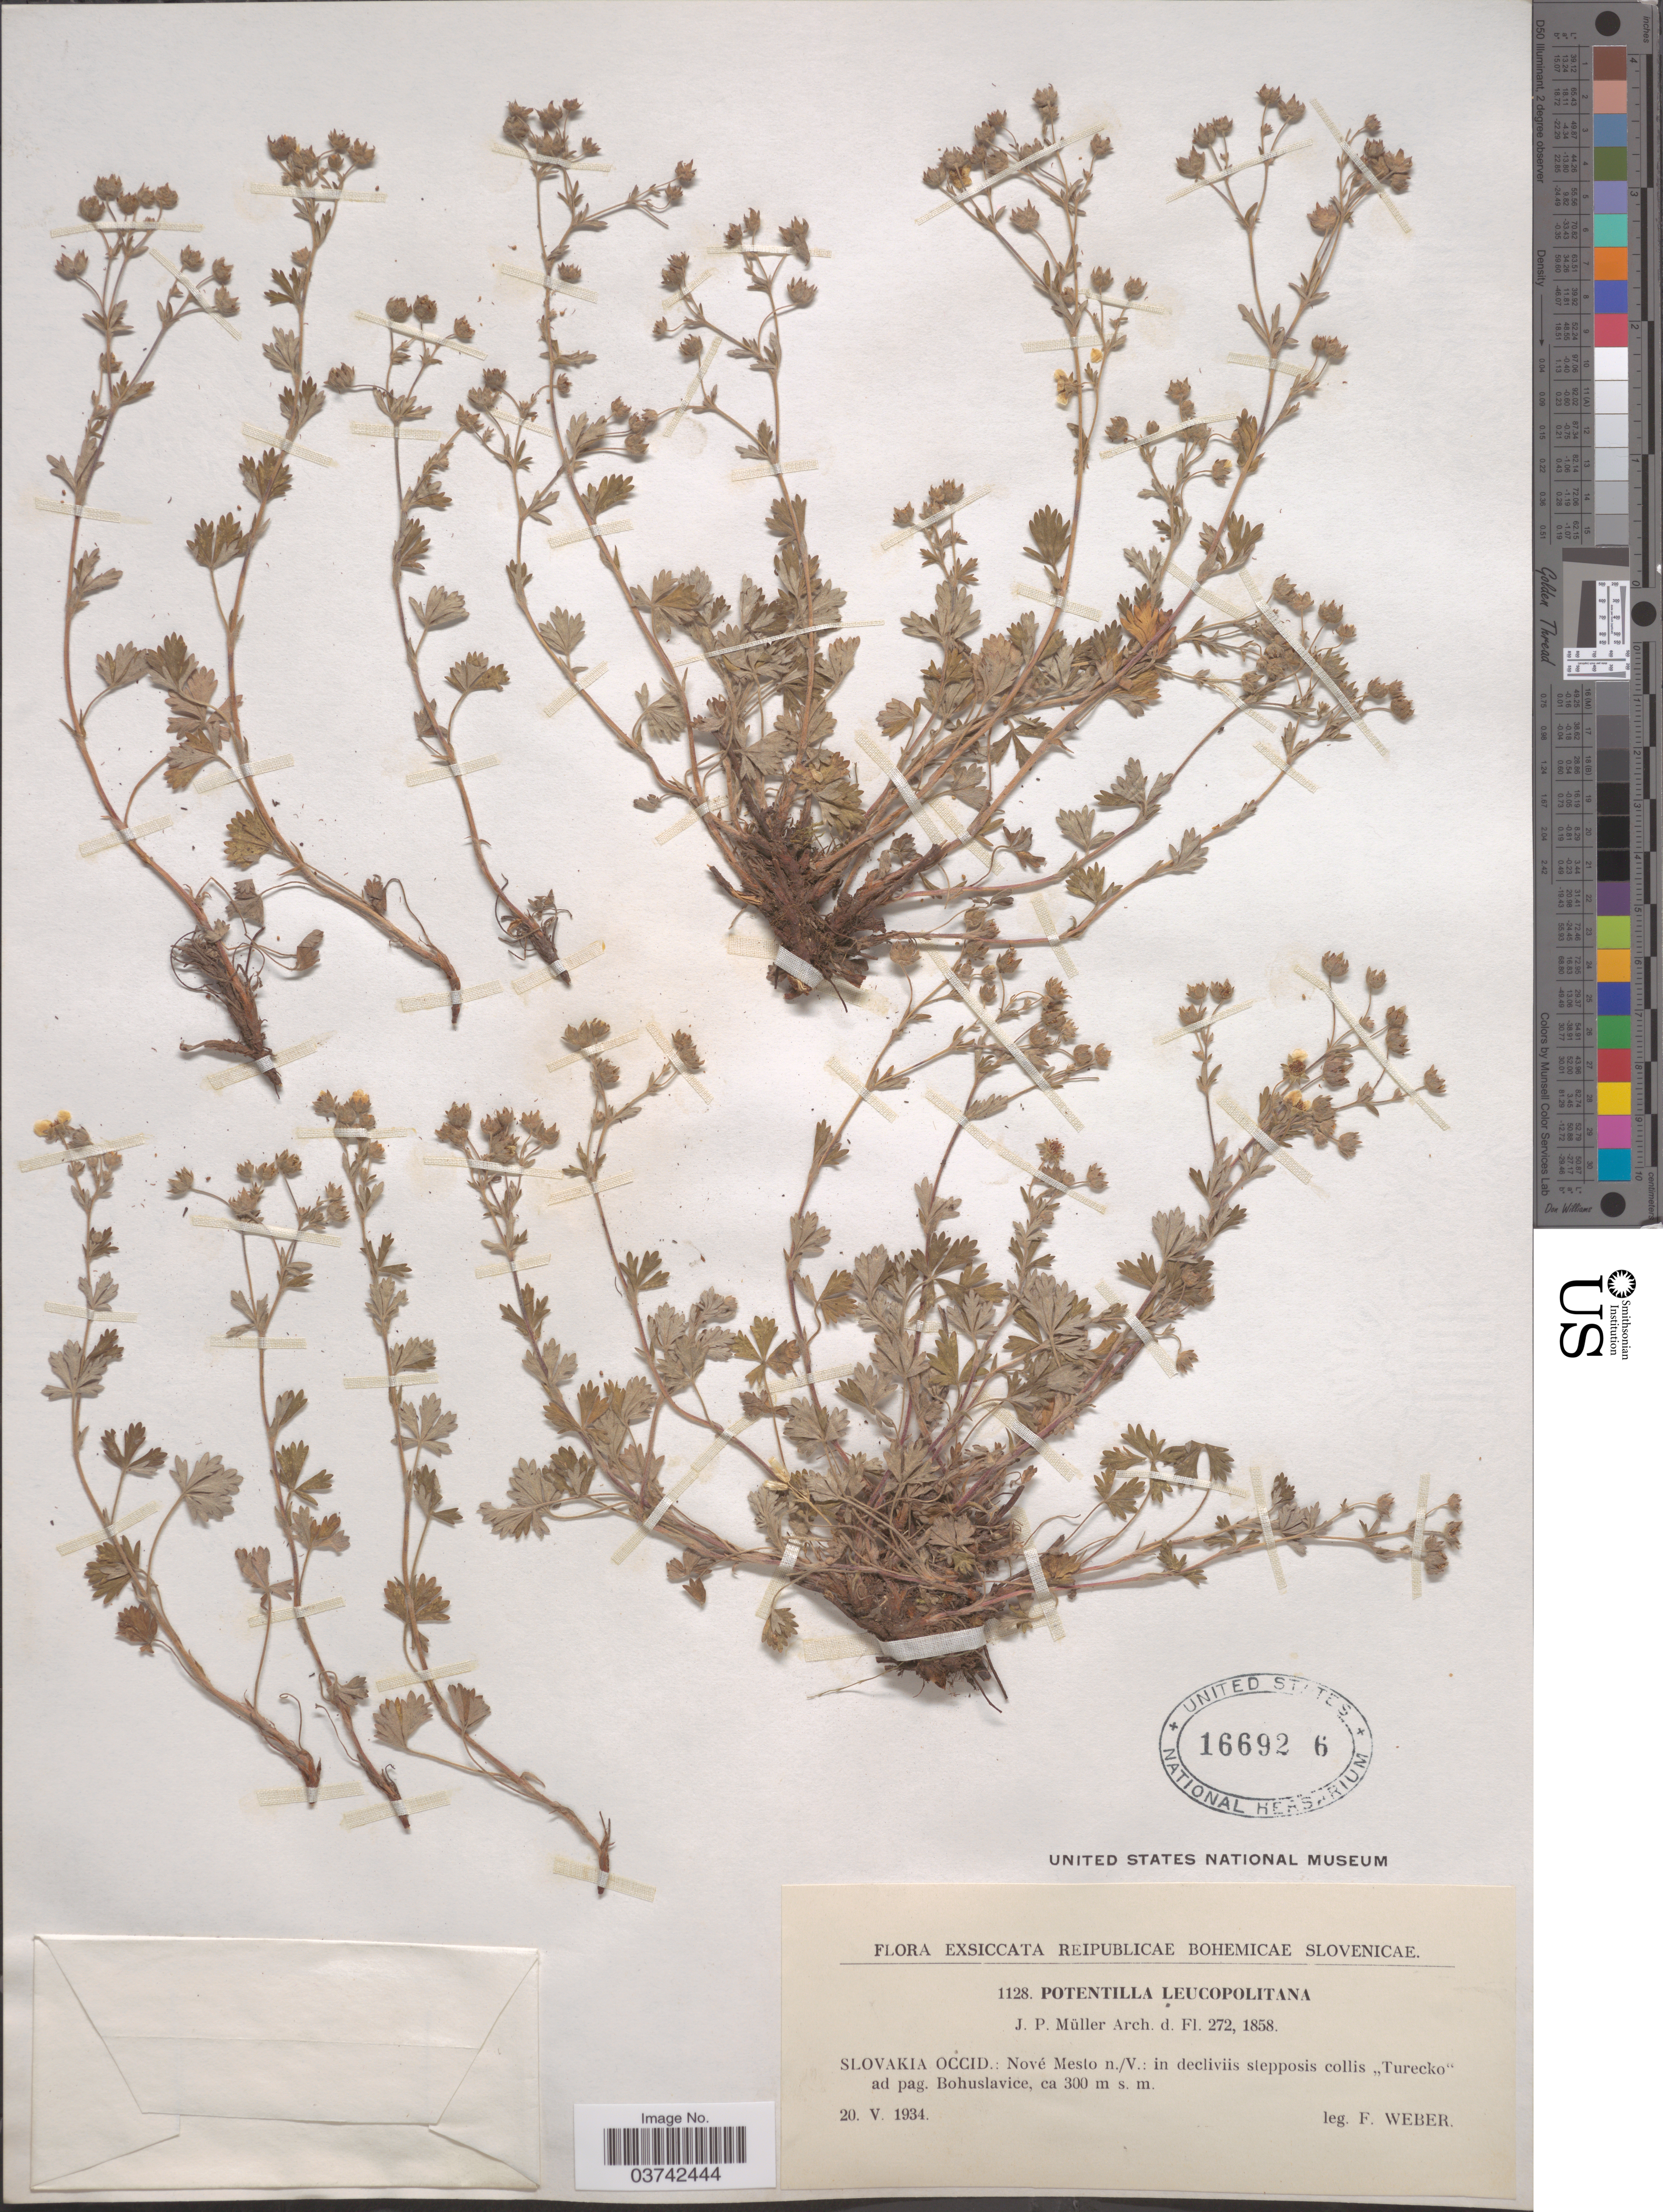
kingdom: Plantae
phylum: Tracheophyta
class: Magnoliopsida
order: Rosales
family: Rosaceae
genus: Potentilla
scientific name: Potentilla leucopolitana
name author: P.J. Müll. ex F.W. Schultz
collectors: F. Weber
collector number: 1128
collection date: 1934-05-20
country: Slovakia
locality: Reipublicae Bohemicae Slovenicae. Slovakia Occid.: Nové Mesto n./ V.: in declivibus stepposis collis "Turecko" ad pag. Bohuslavice.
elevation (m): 300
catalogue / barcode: US 166926